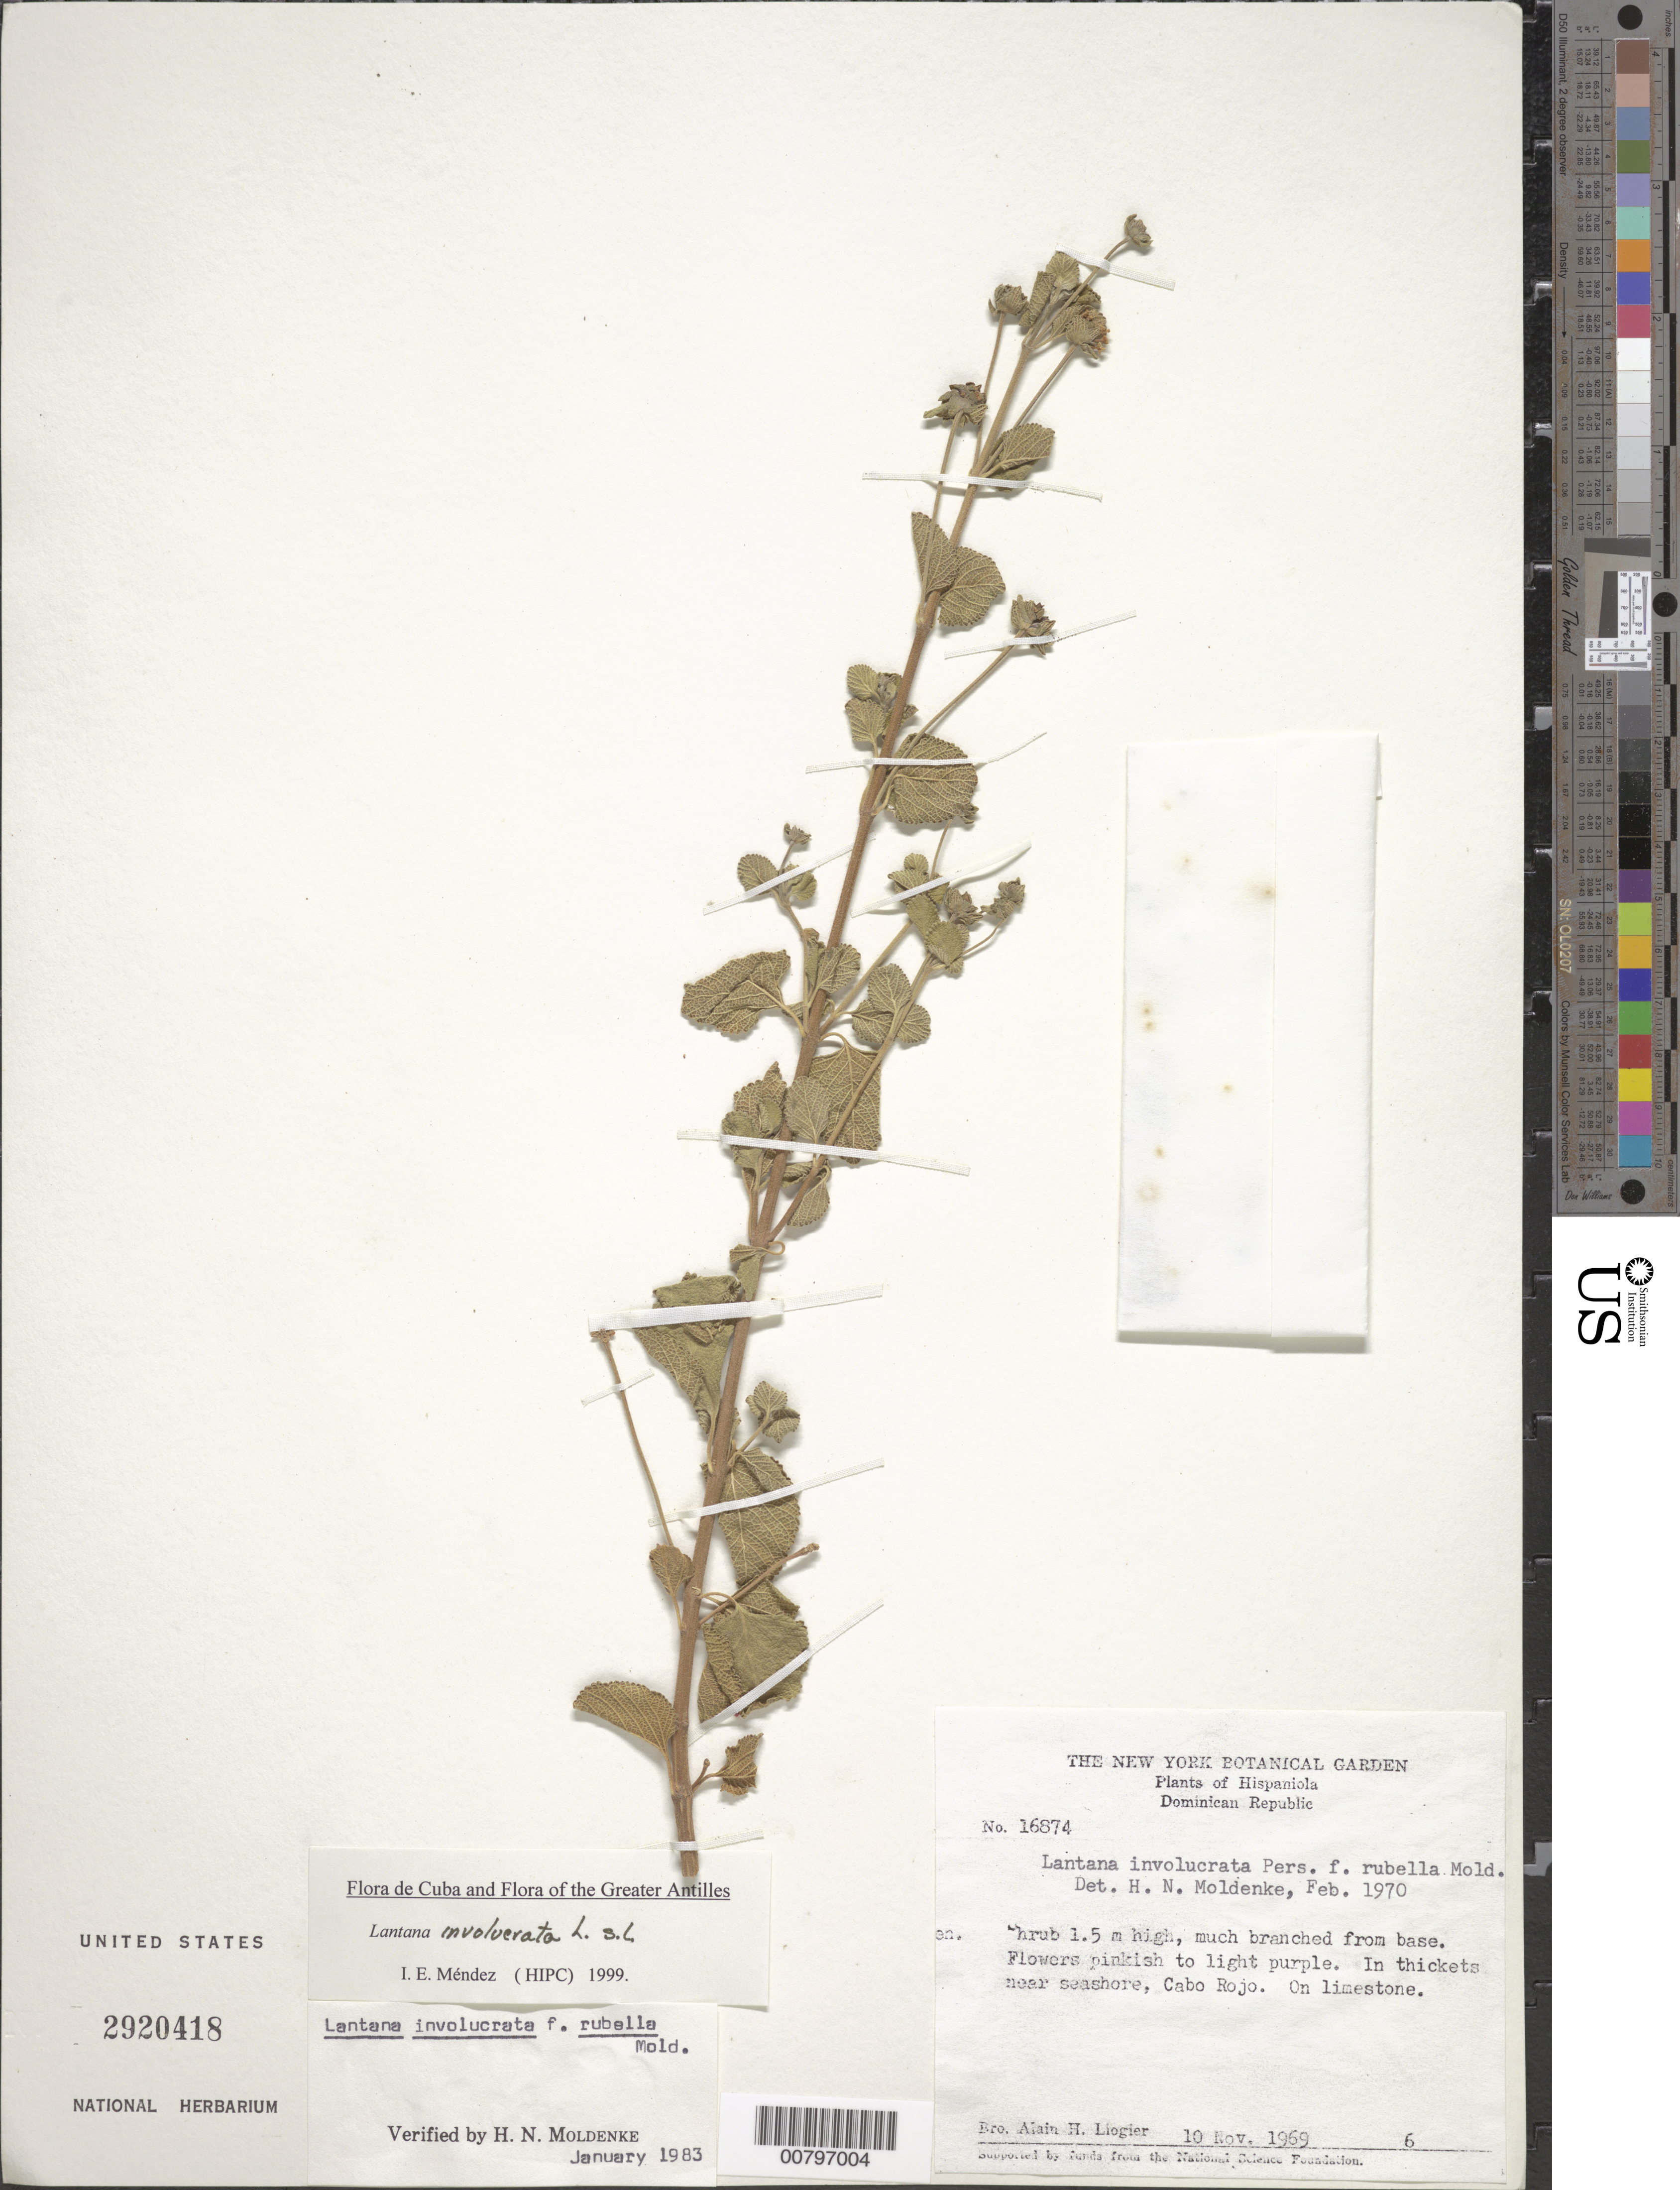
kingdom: Plantae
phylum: Tracheophyta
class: Magnoliopsida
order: Lamiales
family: Verbenaceae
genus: Lantana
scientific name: Lantana involucrata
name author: L.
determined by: Méndez, Isidro E., (HIPC)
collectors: A. H. Liogier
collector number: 16874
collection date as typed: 10 Nov 1969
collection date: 1969-11-10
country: Dominican Republic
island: Hispaniola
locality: Cabo Rojo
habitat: In thickets near seashore, on limestone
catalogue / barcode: US 2920418